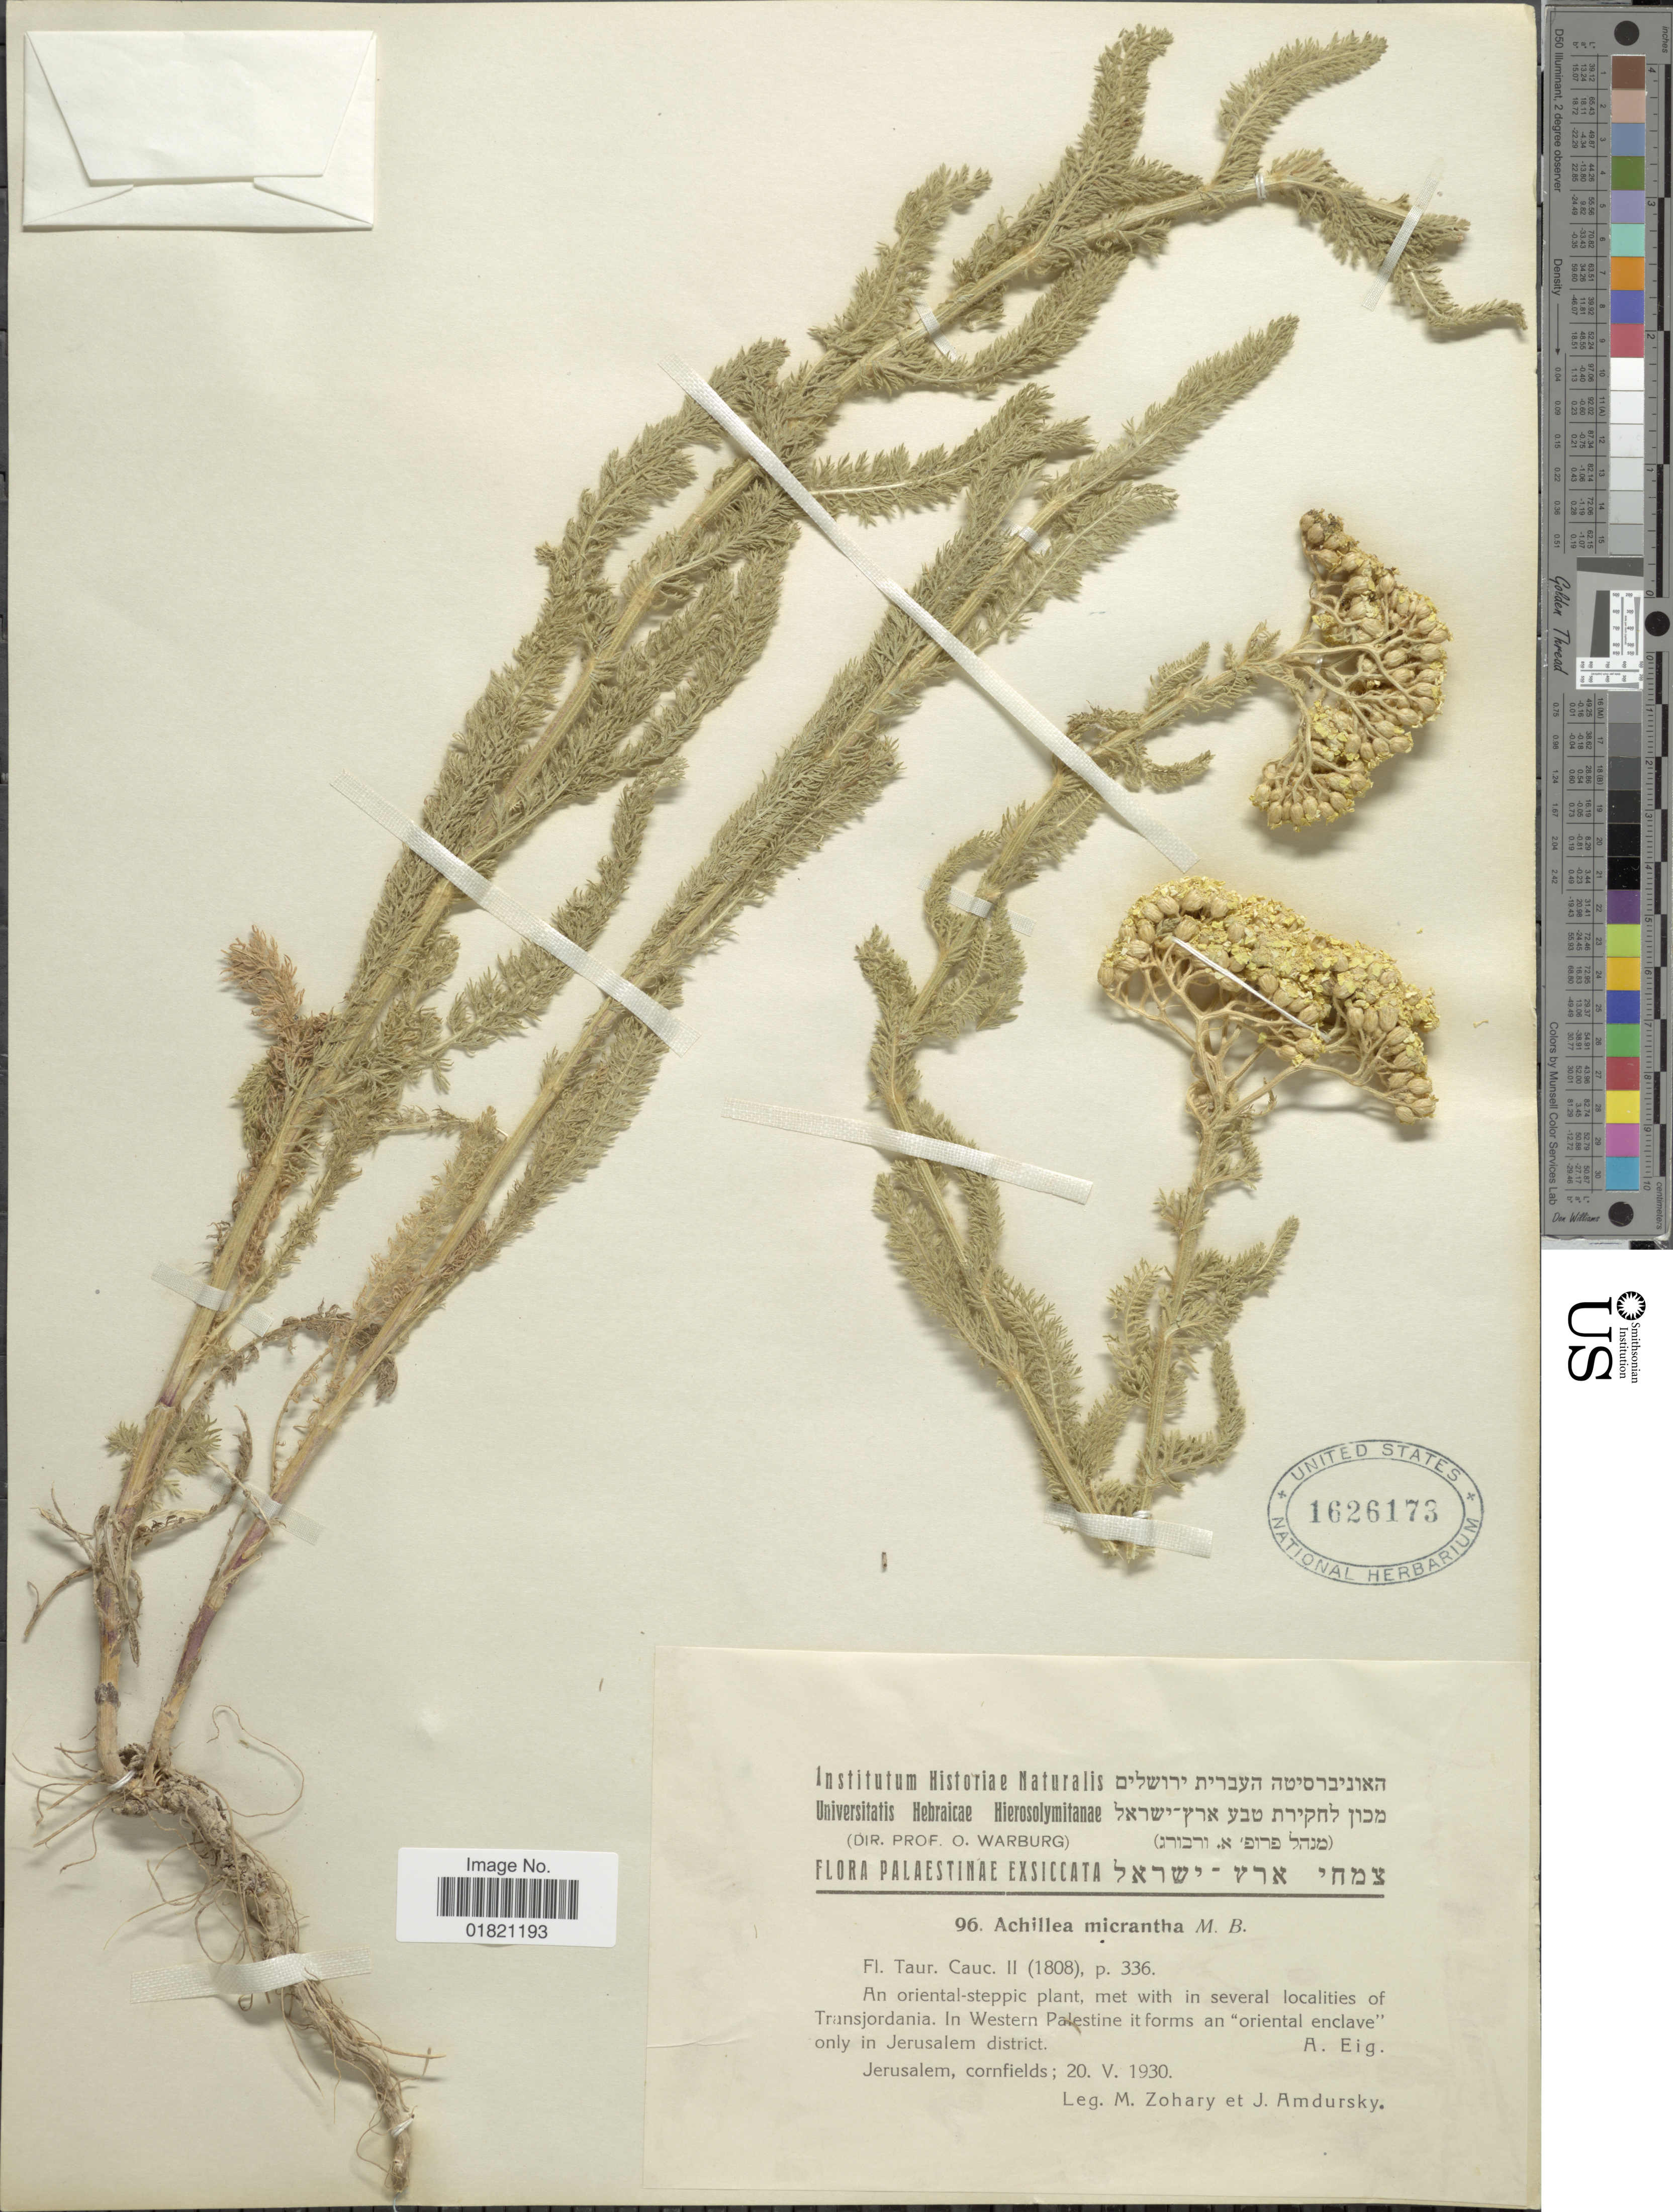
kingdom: Plantae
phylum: Tracheophyta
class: Magnoliopsida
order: Asterales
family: Asteraceae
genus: Achillea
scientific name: Achillea micrantha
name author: M. Bieb.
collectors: M. Zohary & I. Amdursky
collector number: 96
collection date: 1930-05-20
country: Israel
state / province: Jerusalem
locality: Western Palestine. Jerusalem district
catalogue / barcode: US 1626173